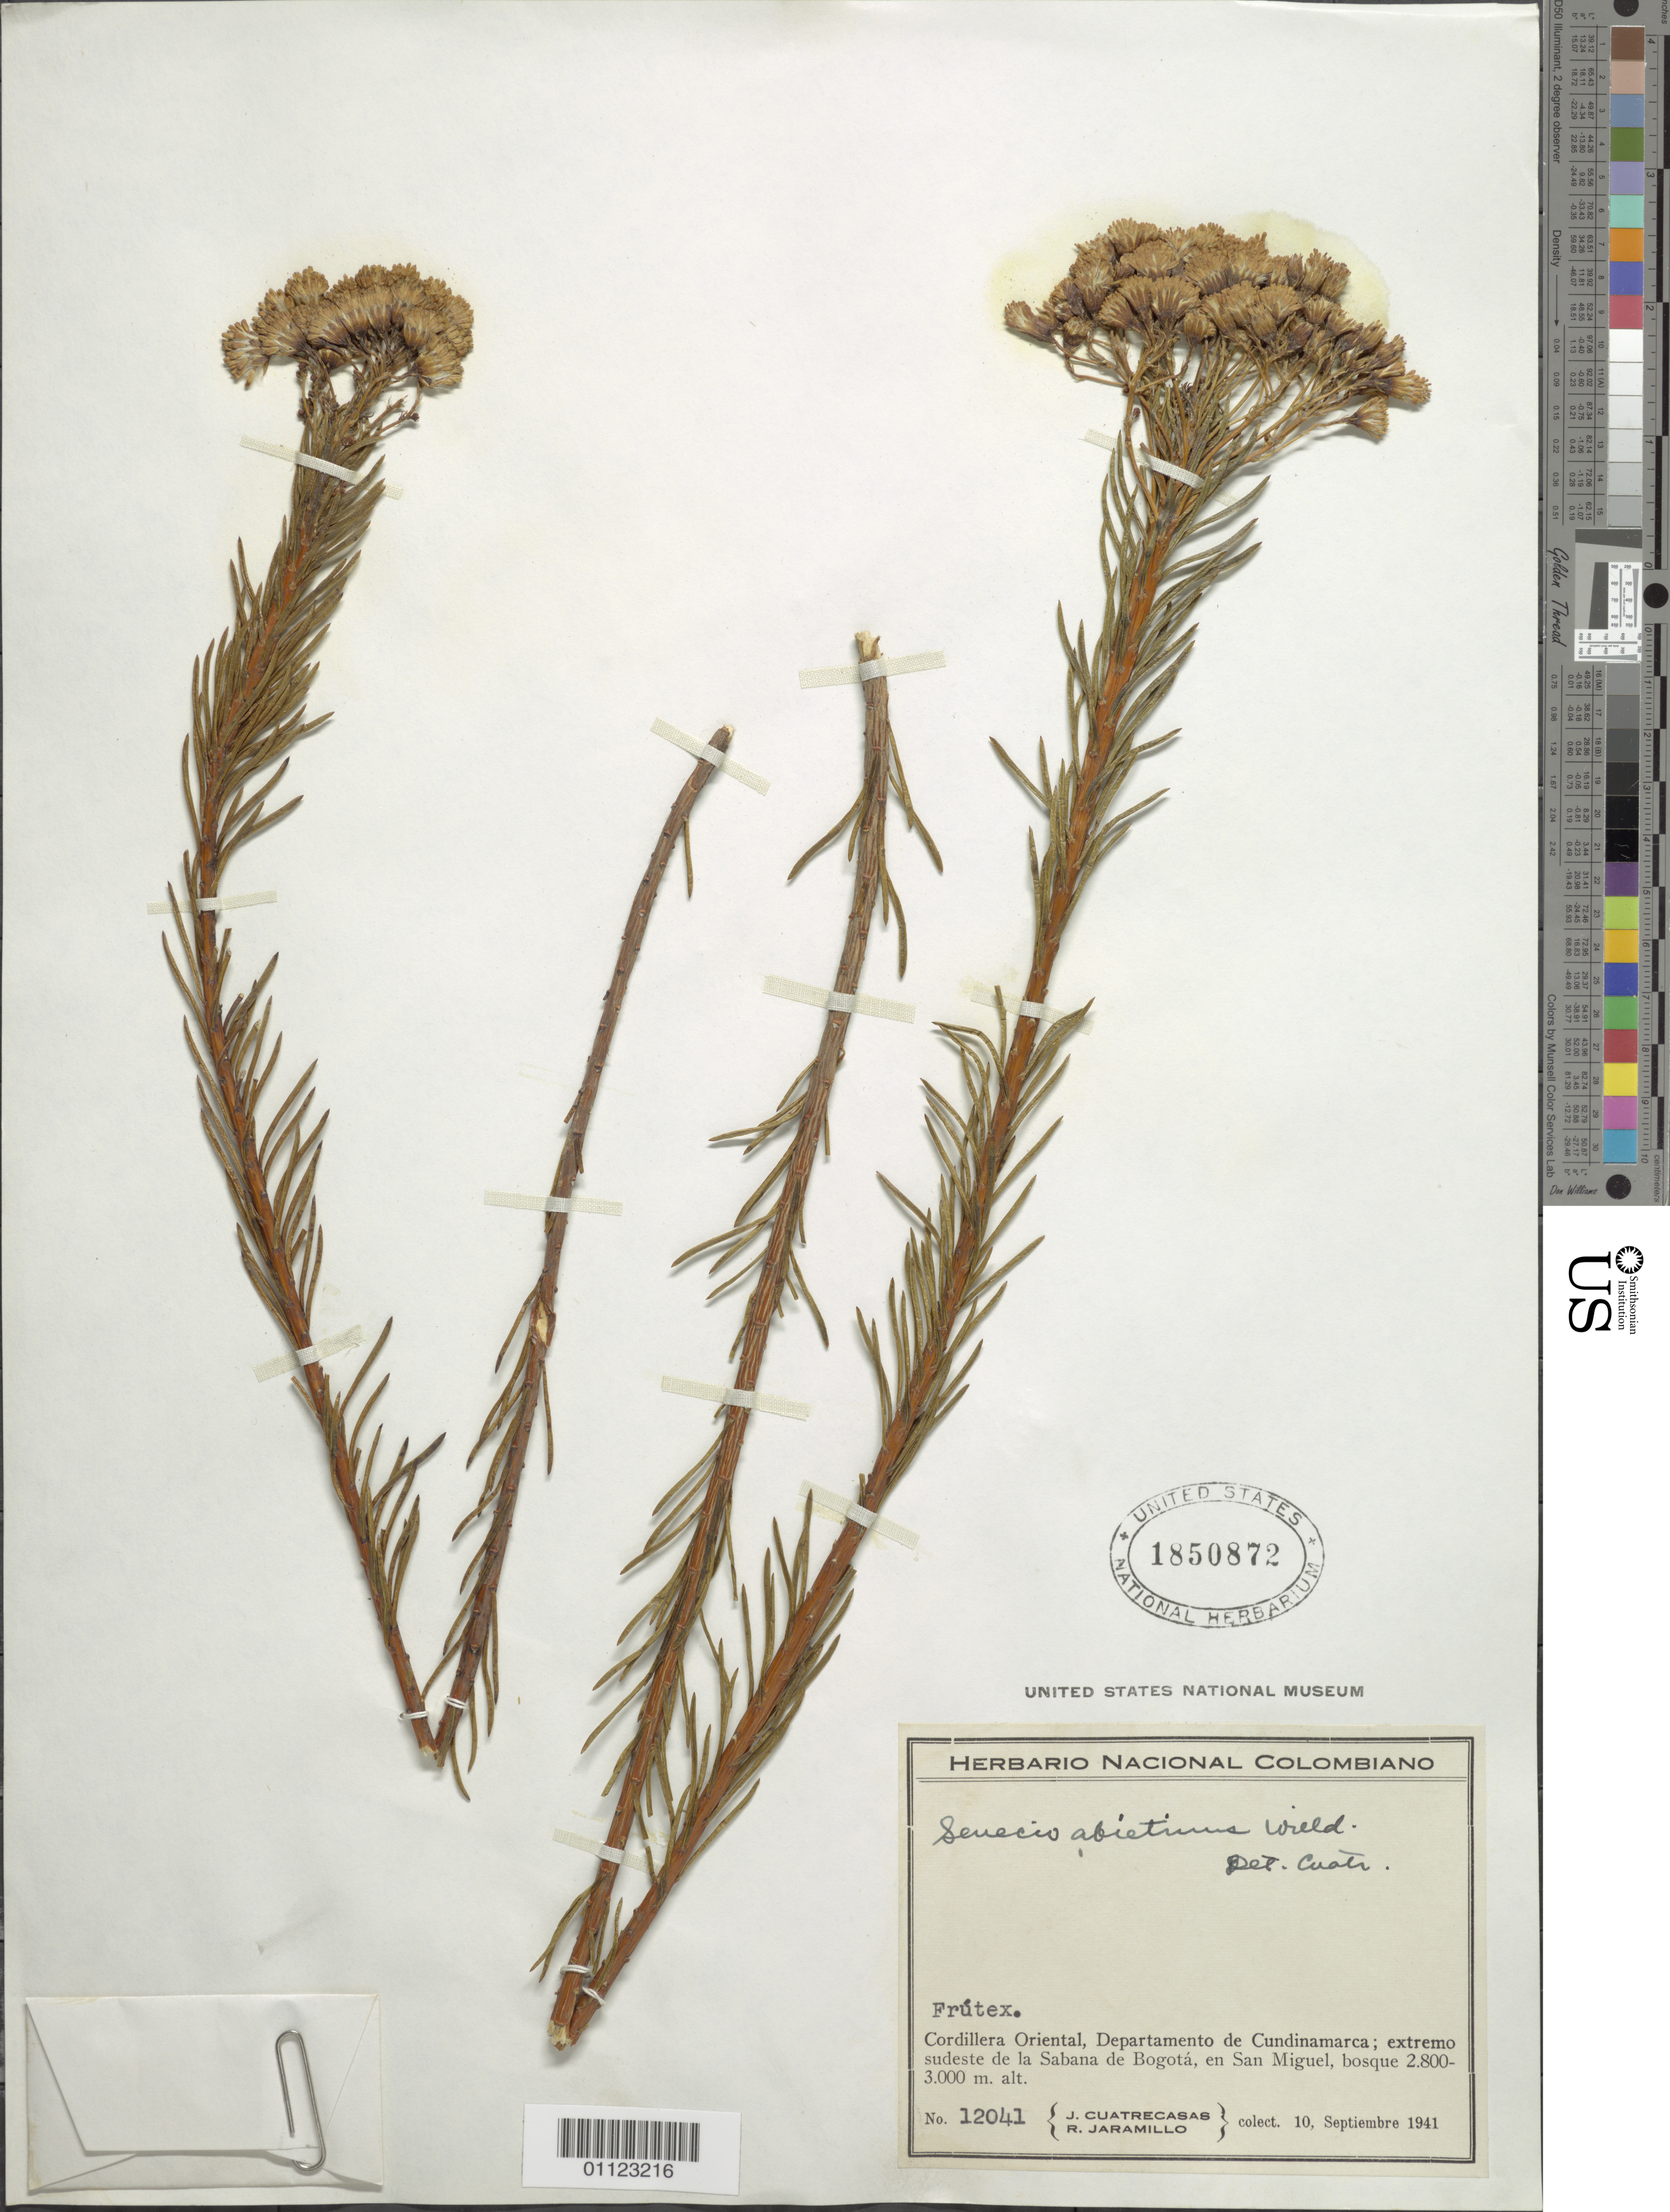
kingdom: Plantae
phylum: Tracheophyta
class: Magnoliopsida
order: Asterales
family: Asteraceae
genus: Pentacalia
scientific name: Pentacalia abietina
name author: (Willd. ex Wedd.) Cuatrec.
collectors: J. Cuatrecasas & R. Jaramillo M.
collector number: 12041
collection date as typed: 10 Sep 1941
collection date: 1941-09-10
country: Colombia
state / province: Cundinamarca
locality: Cordillera Oriental, extremo sudeste de la Sabana de Bogotá, en San Miguel, bosque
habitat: bosque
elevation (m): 2800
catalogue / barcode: US 1850872